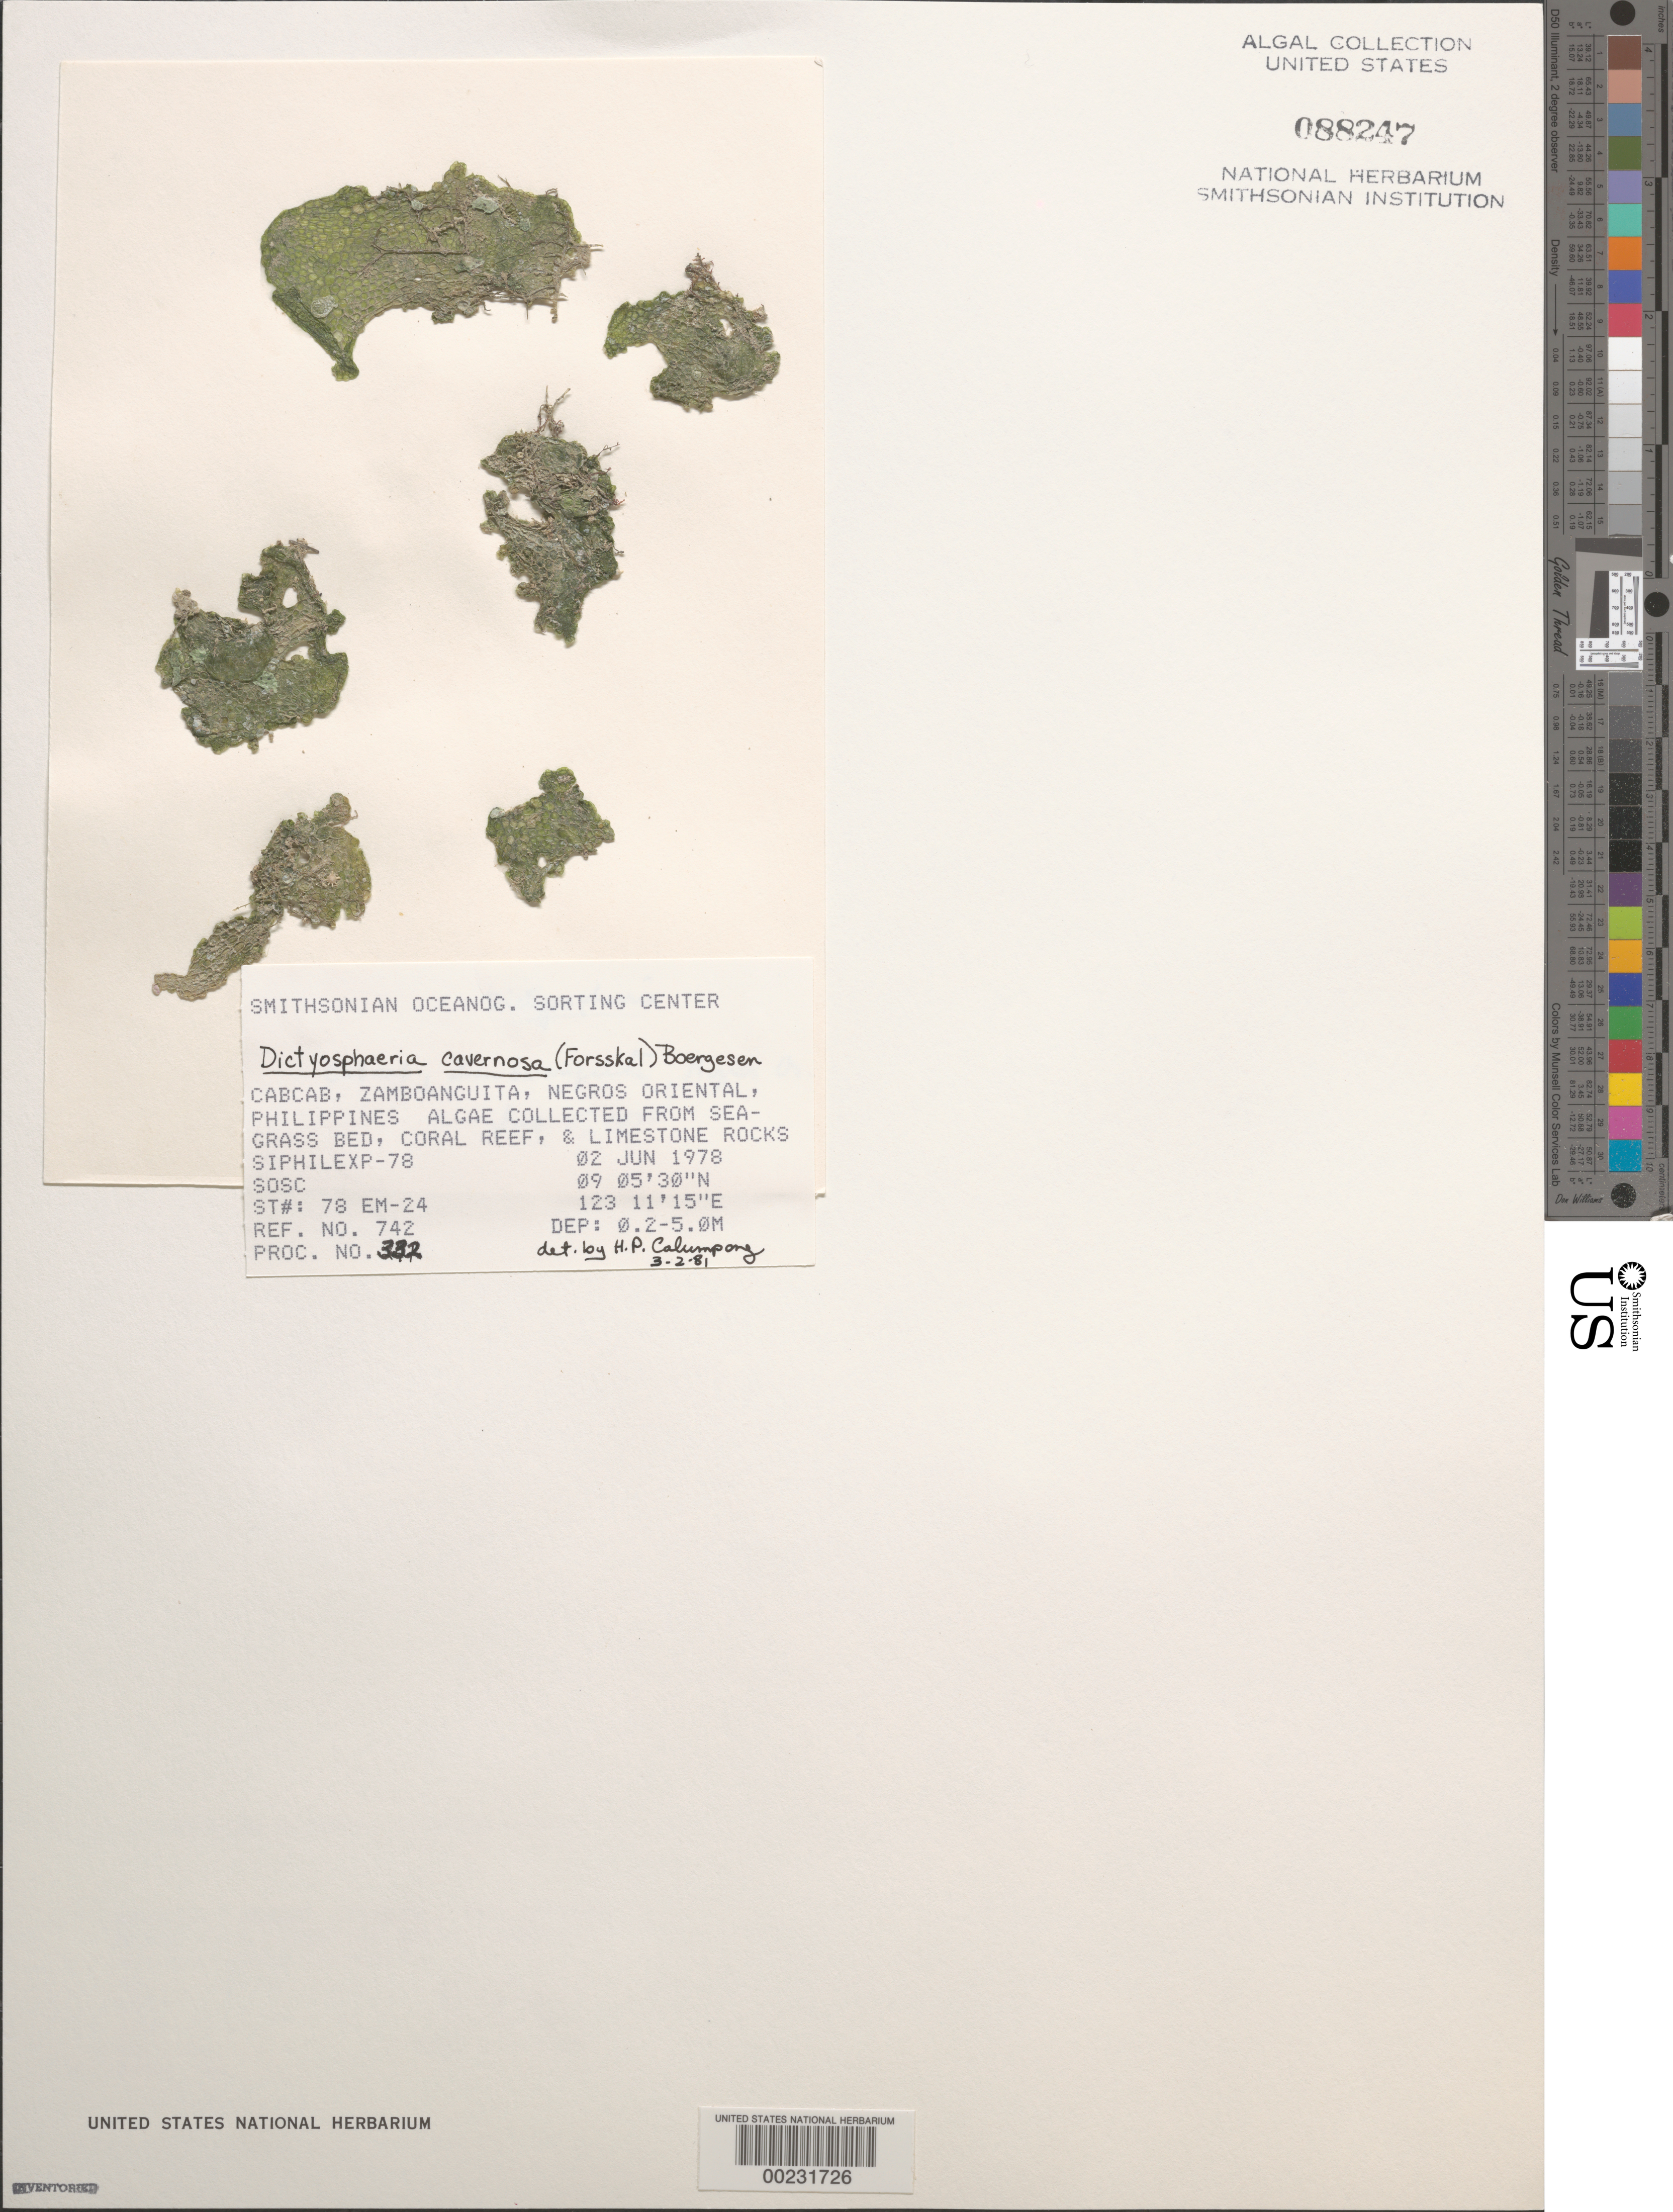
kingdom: Plantae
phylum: Chlorophyta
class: Ulvophyceae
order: Siphonocladales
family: Siphonocladaceae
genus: Dictyosphaeria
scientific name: Dictyosphaeria cavernosa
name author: (Forssk.) Børgesen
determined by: Calumpong, H. P.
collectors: SOSC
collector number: Station 78 Em-24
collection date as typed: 02 Jun 1978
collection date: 1978-06-02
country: Philippines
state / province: Central Visayas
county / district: Negros Oriental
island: Negros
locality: Cabcab, Zamboanguita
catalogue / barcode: US 88247